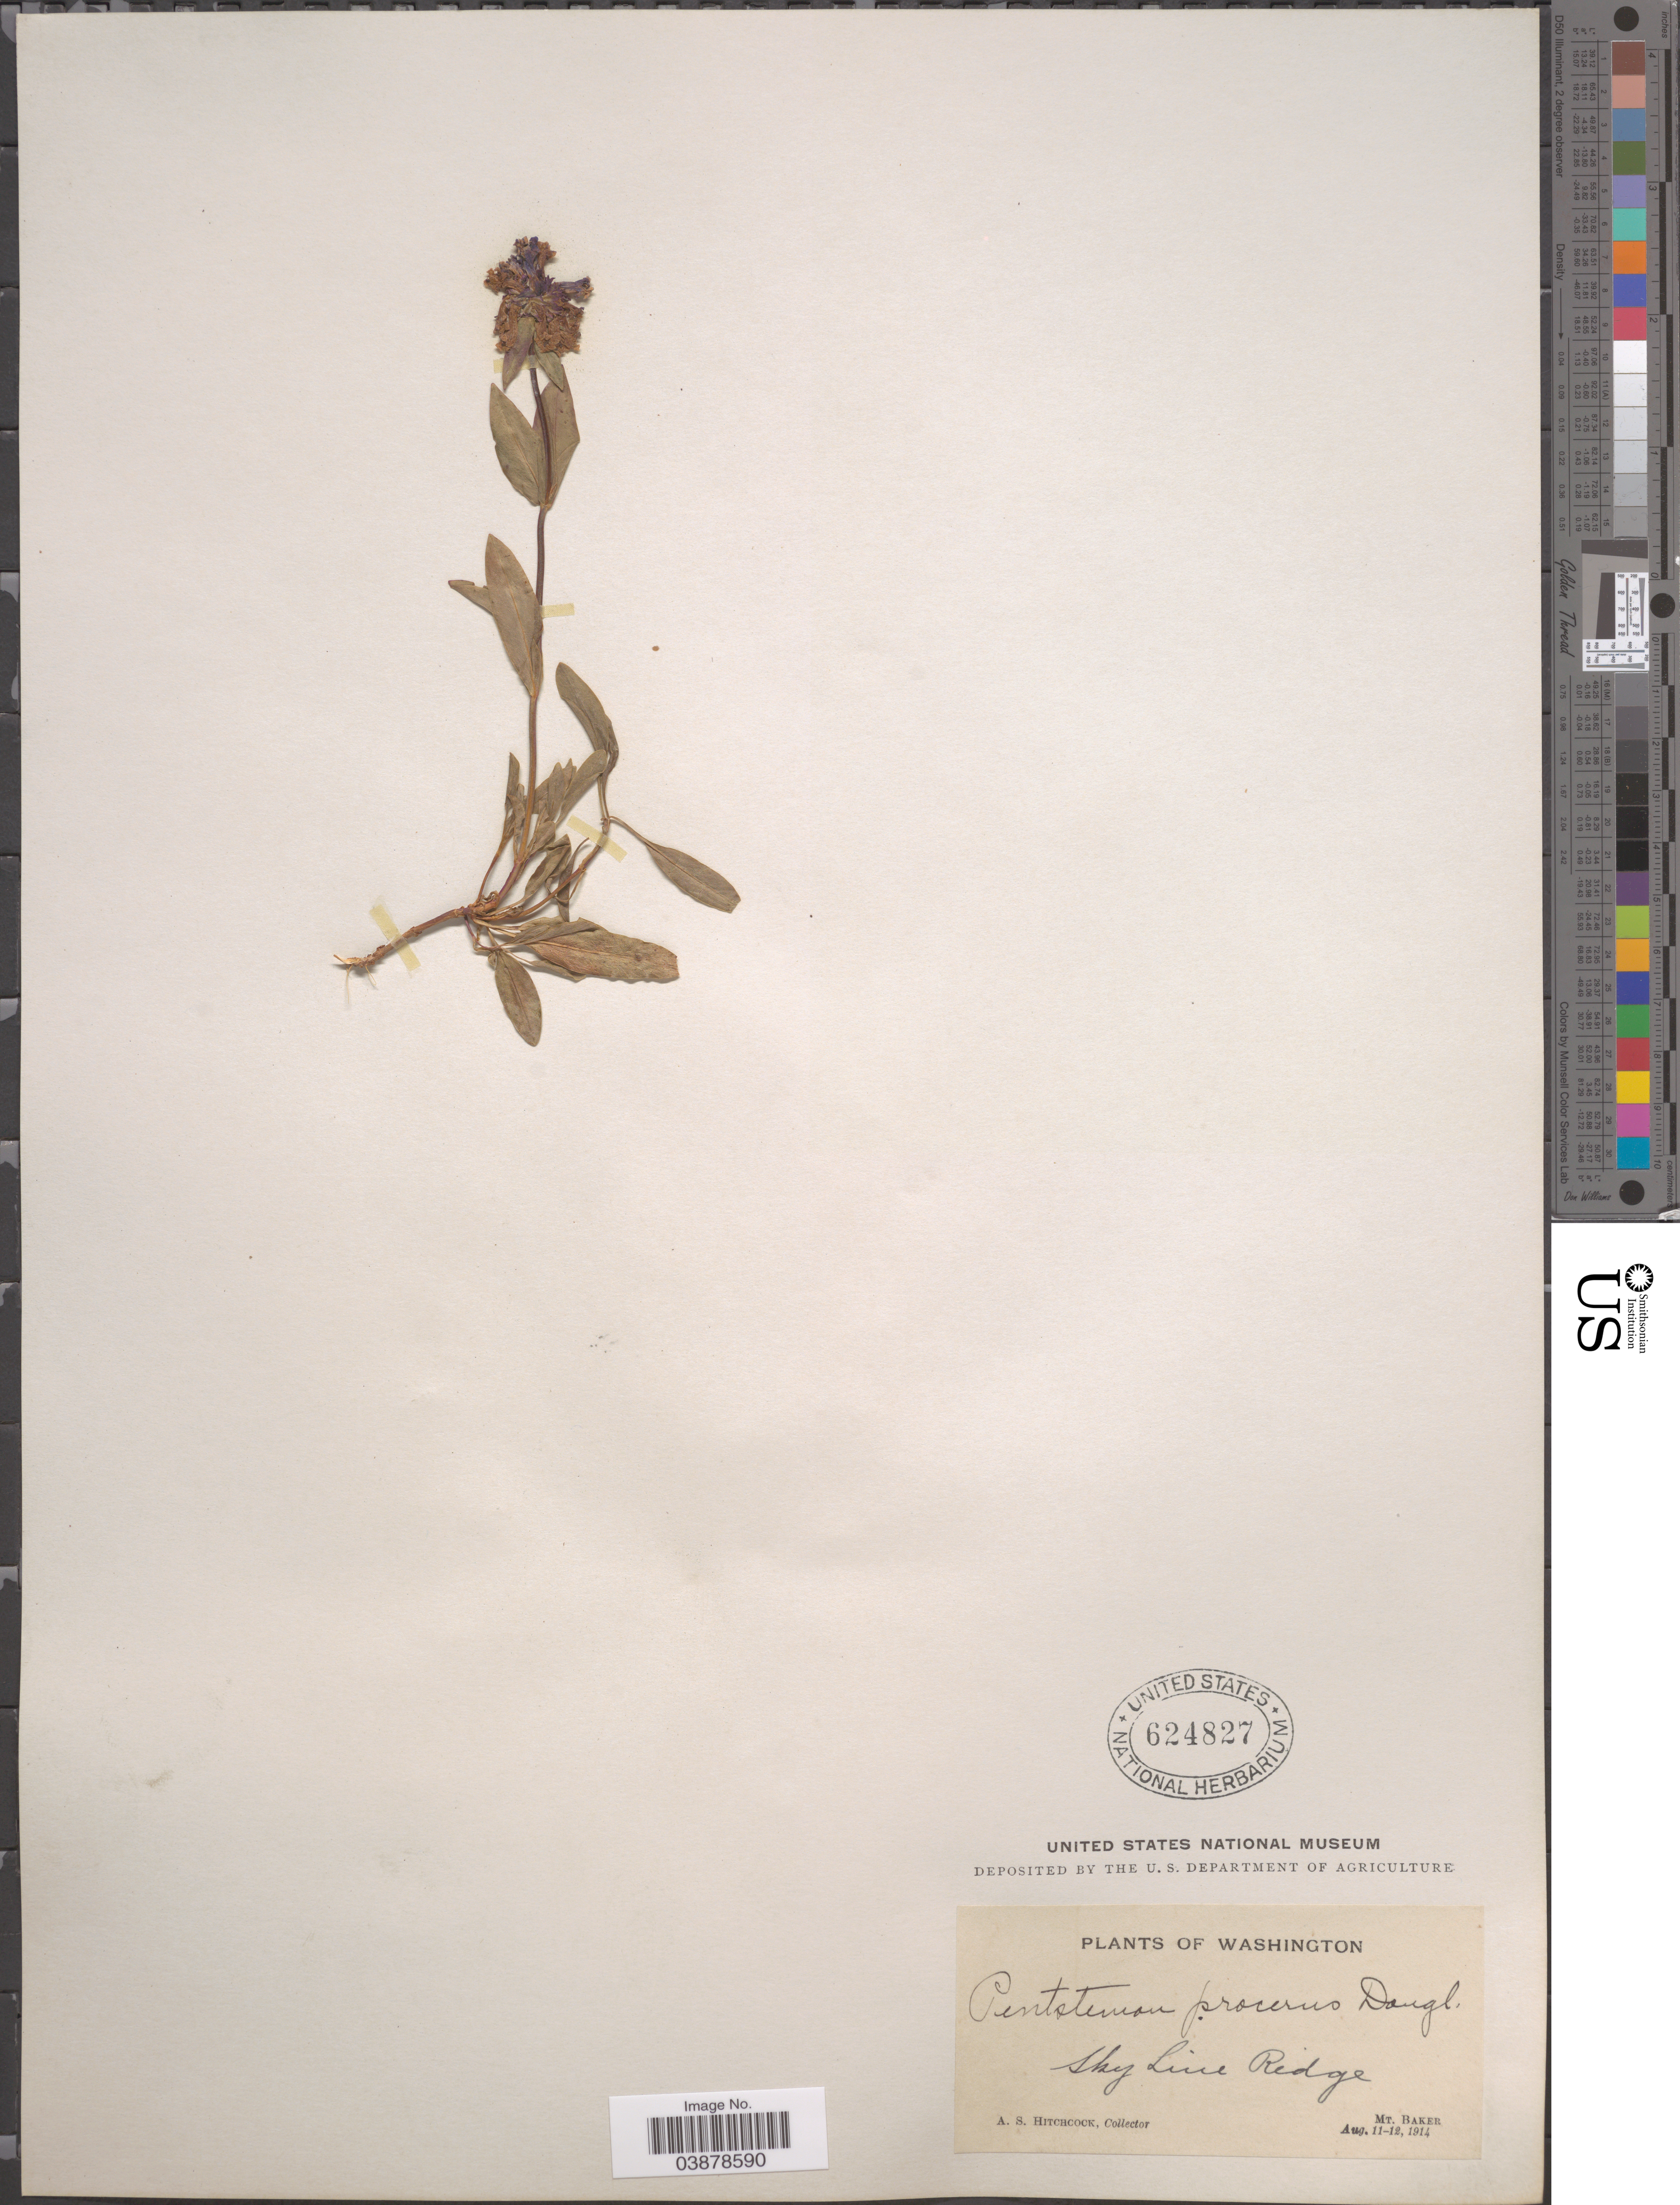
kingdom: Plantae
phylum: Tracheophyta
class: Magnoliopsida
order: Lamiales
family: Plantaginaceae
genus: Penstemon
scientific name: Penstemon tolmiei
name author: Hook.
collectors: A. S. Hitchcock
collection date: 1914-08-11/1914-08-12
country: United States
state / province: Washington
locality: Sky Line Ridge. Mt. Baker.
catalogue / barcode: US 624827